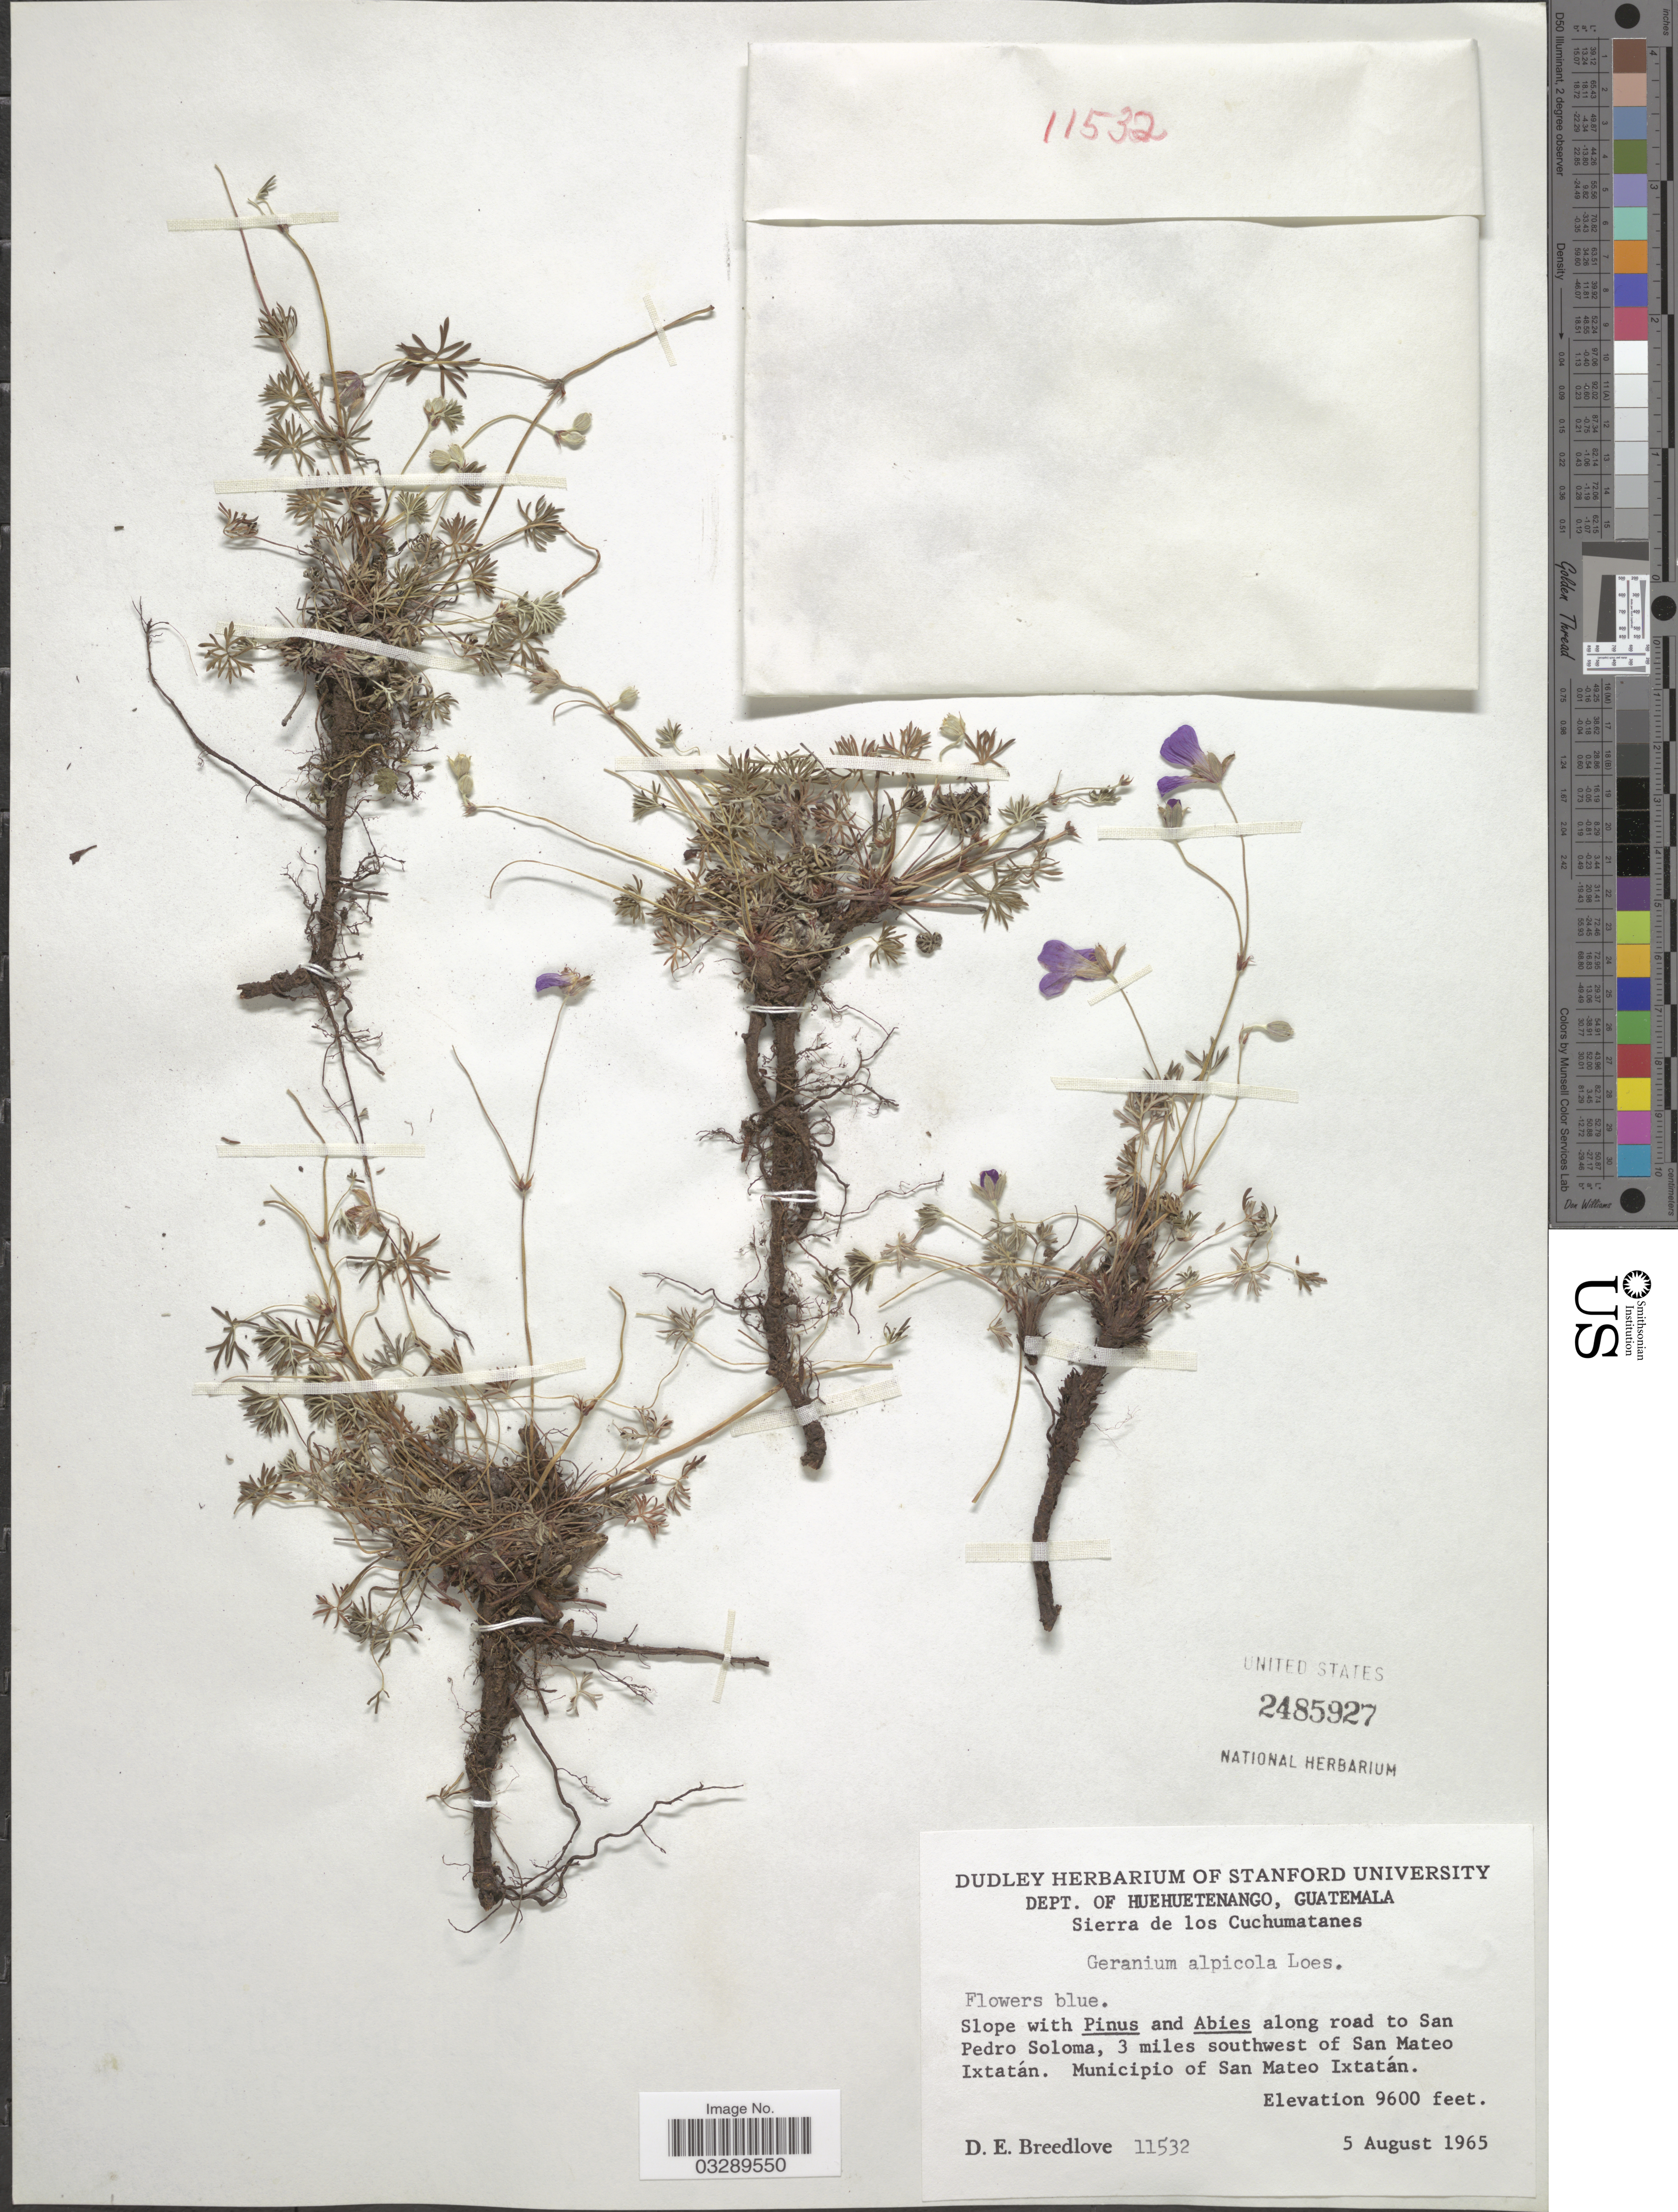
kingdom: Plantae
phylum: Tracheophyta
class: Magnoliopsida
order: Geraniales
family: Geraniaceae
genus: Geranium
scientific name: Geranium alpicola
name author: Loes.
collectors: D. E. Breedlove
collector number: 11532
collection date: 1965-08-05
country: Guatemala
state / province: Huehuetenango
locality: Dept. of Huehuetenango. Sierra de los Cuchumatanes. Slope with Pinus and Abies along road to San Pedro Soloma, 3 miles southwest of San Mateo Ixtatán. Municipio of San Mateo Ixtatán.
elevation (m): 2926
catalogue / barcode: US 2485927